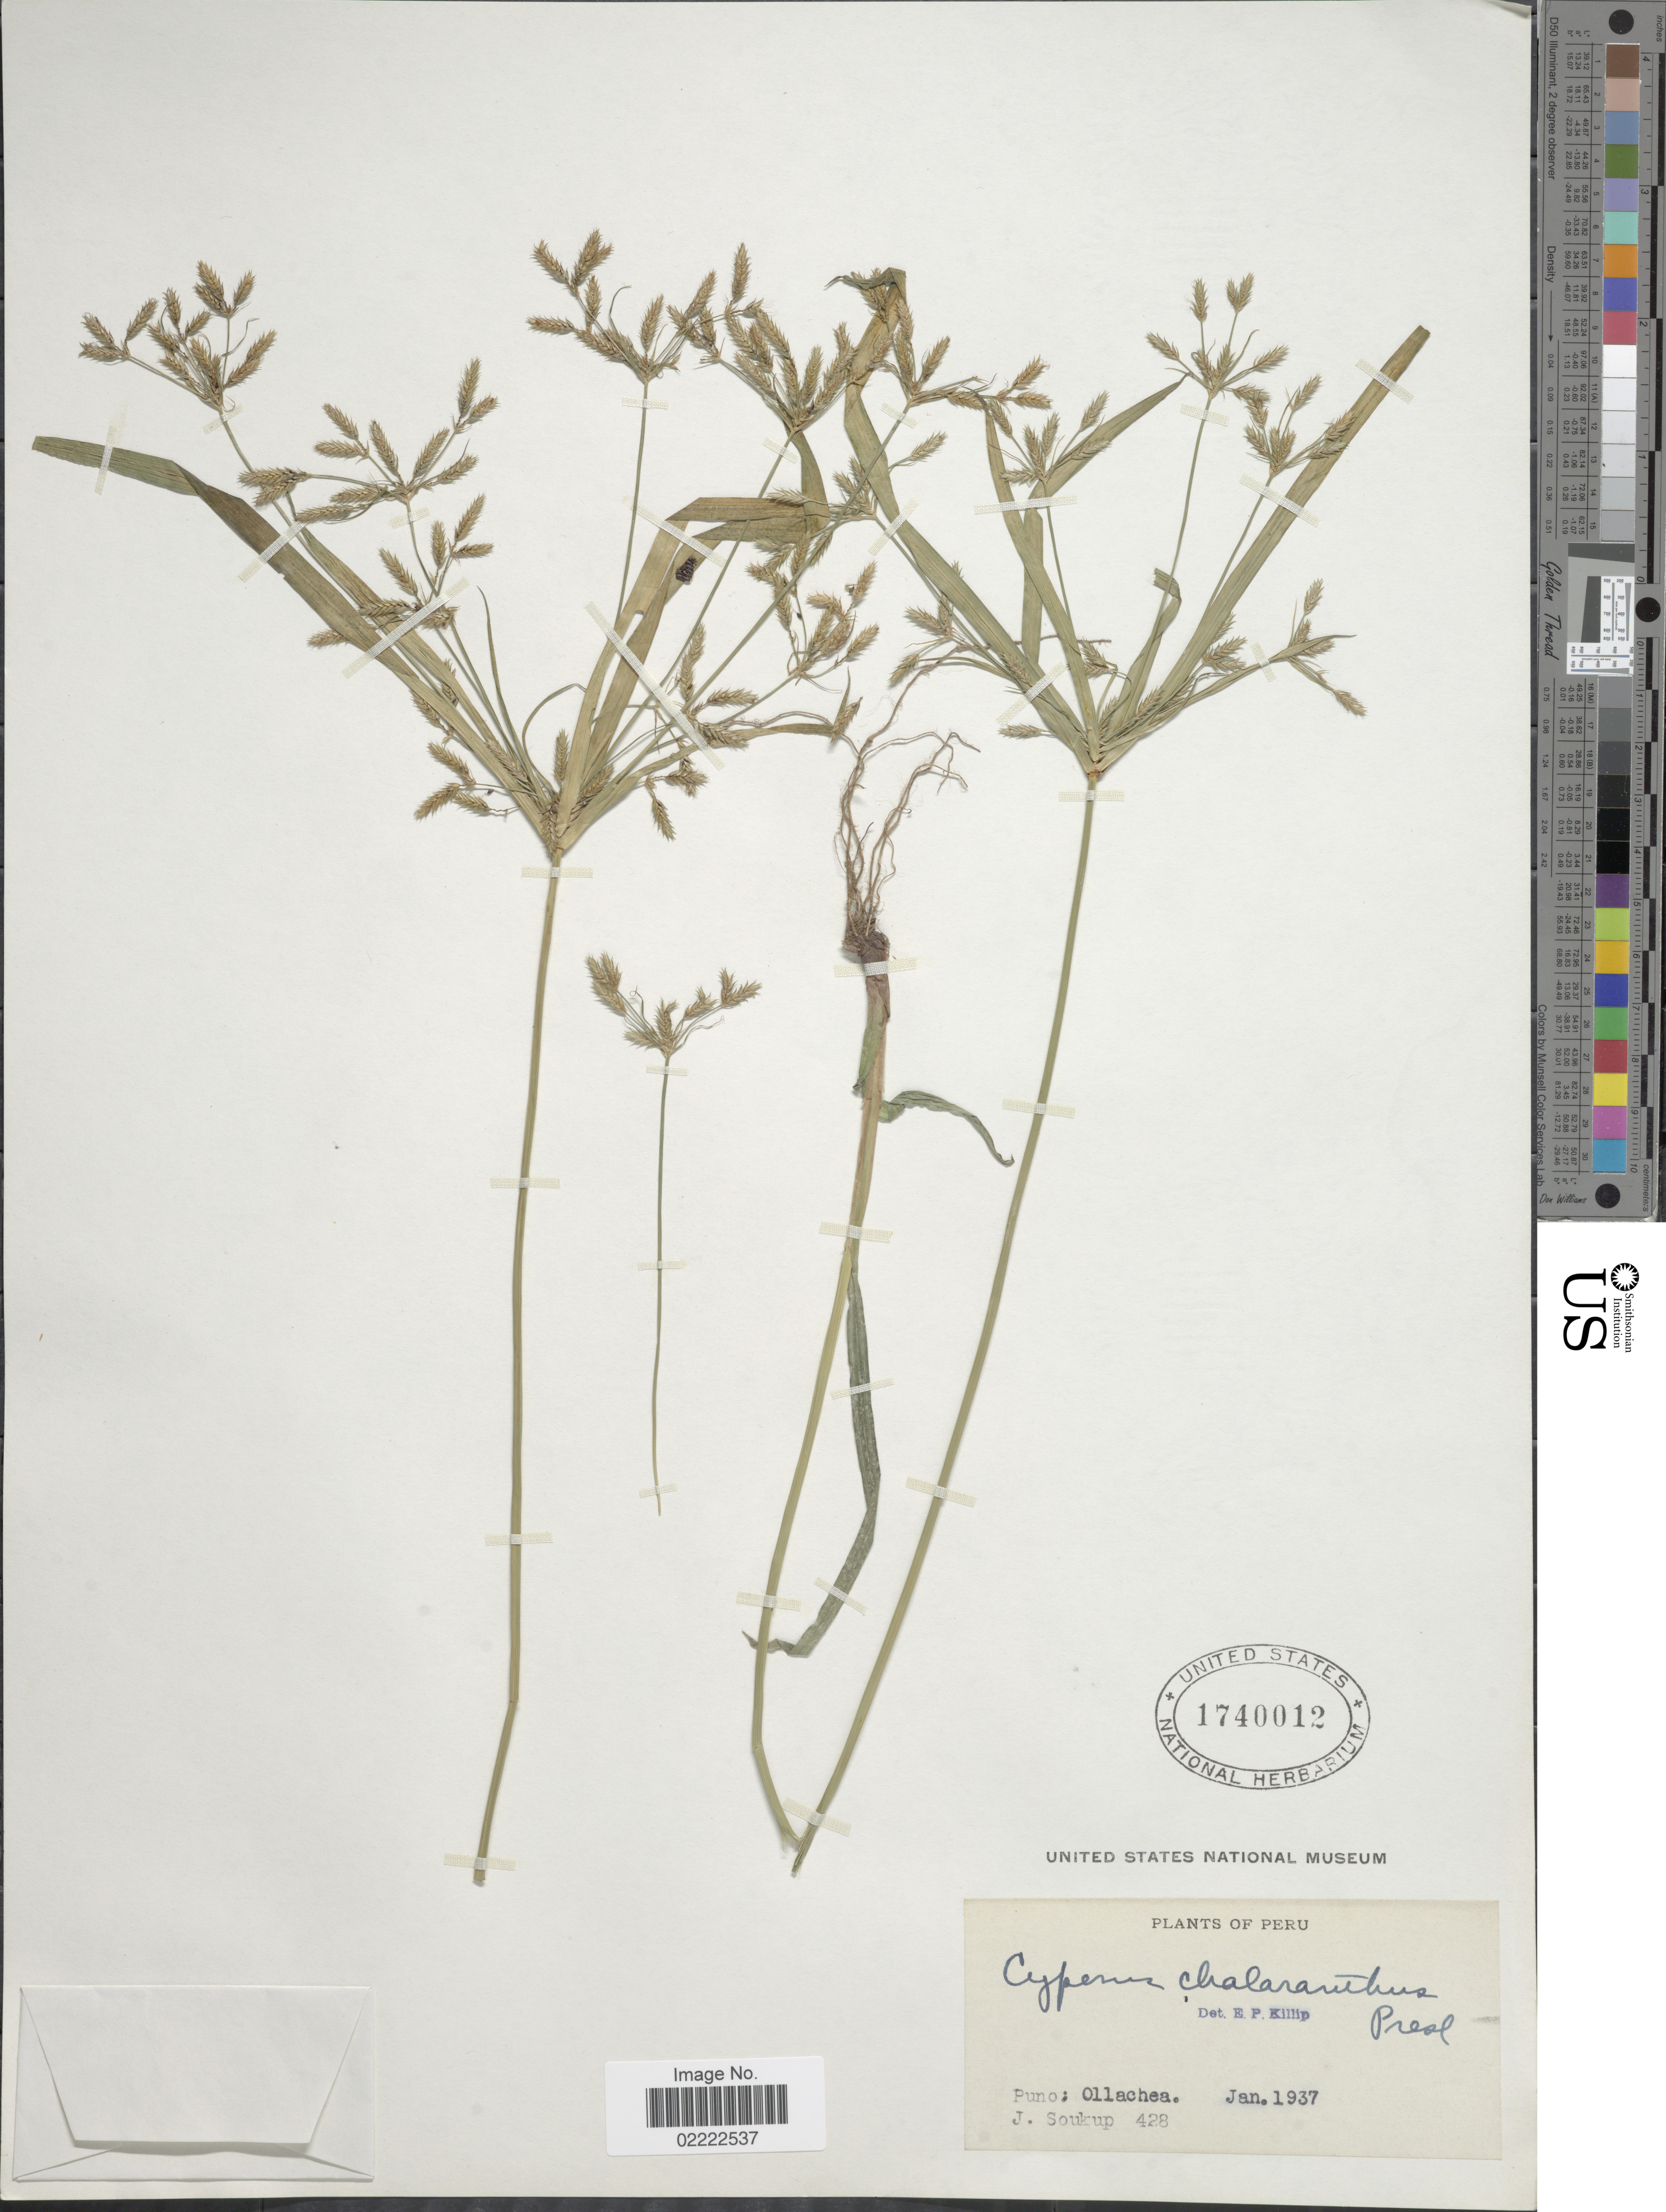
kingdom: Plantae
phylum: Tracheophyta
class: Liliopsida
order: Poales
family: Cyperaceae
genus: Cyperus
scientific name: Cyperus laxus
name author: Lam.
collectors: J. Soukup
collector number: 428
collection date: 1937-01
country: Peru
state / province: Puno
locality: Ollachea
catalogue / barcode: US 1740012